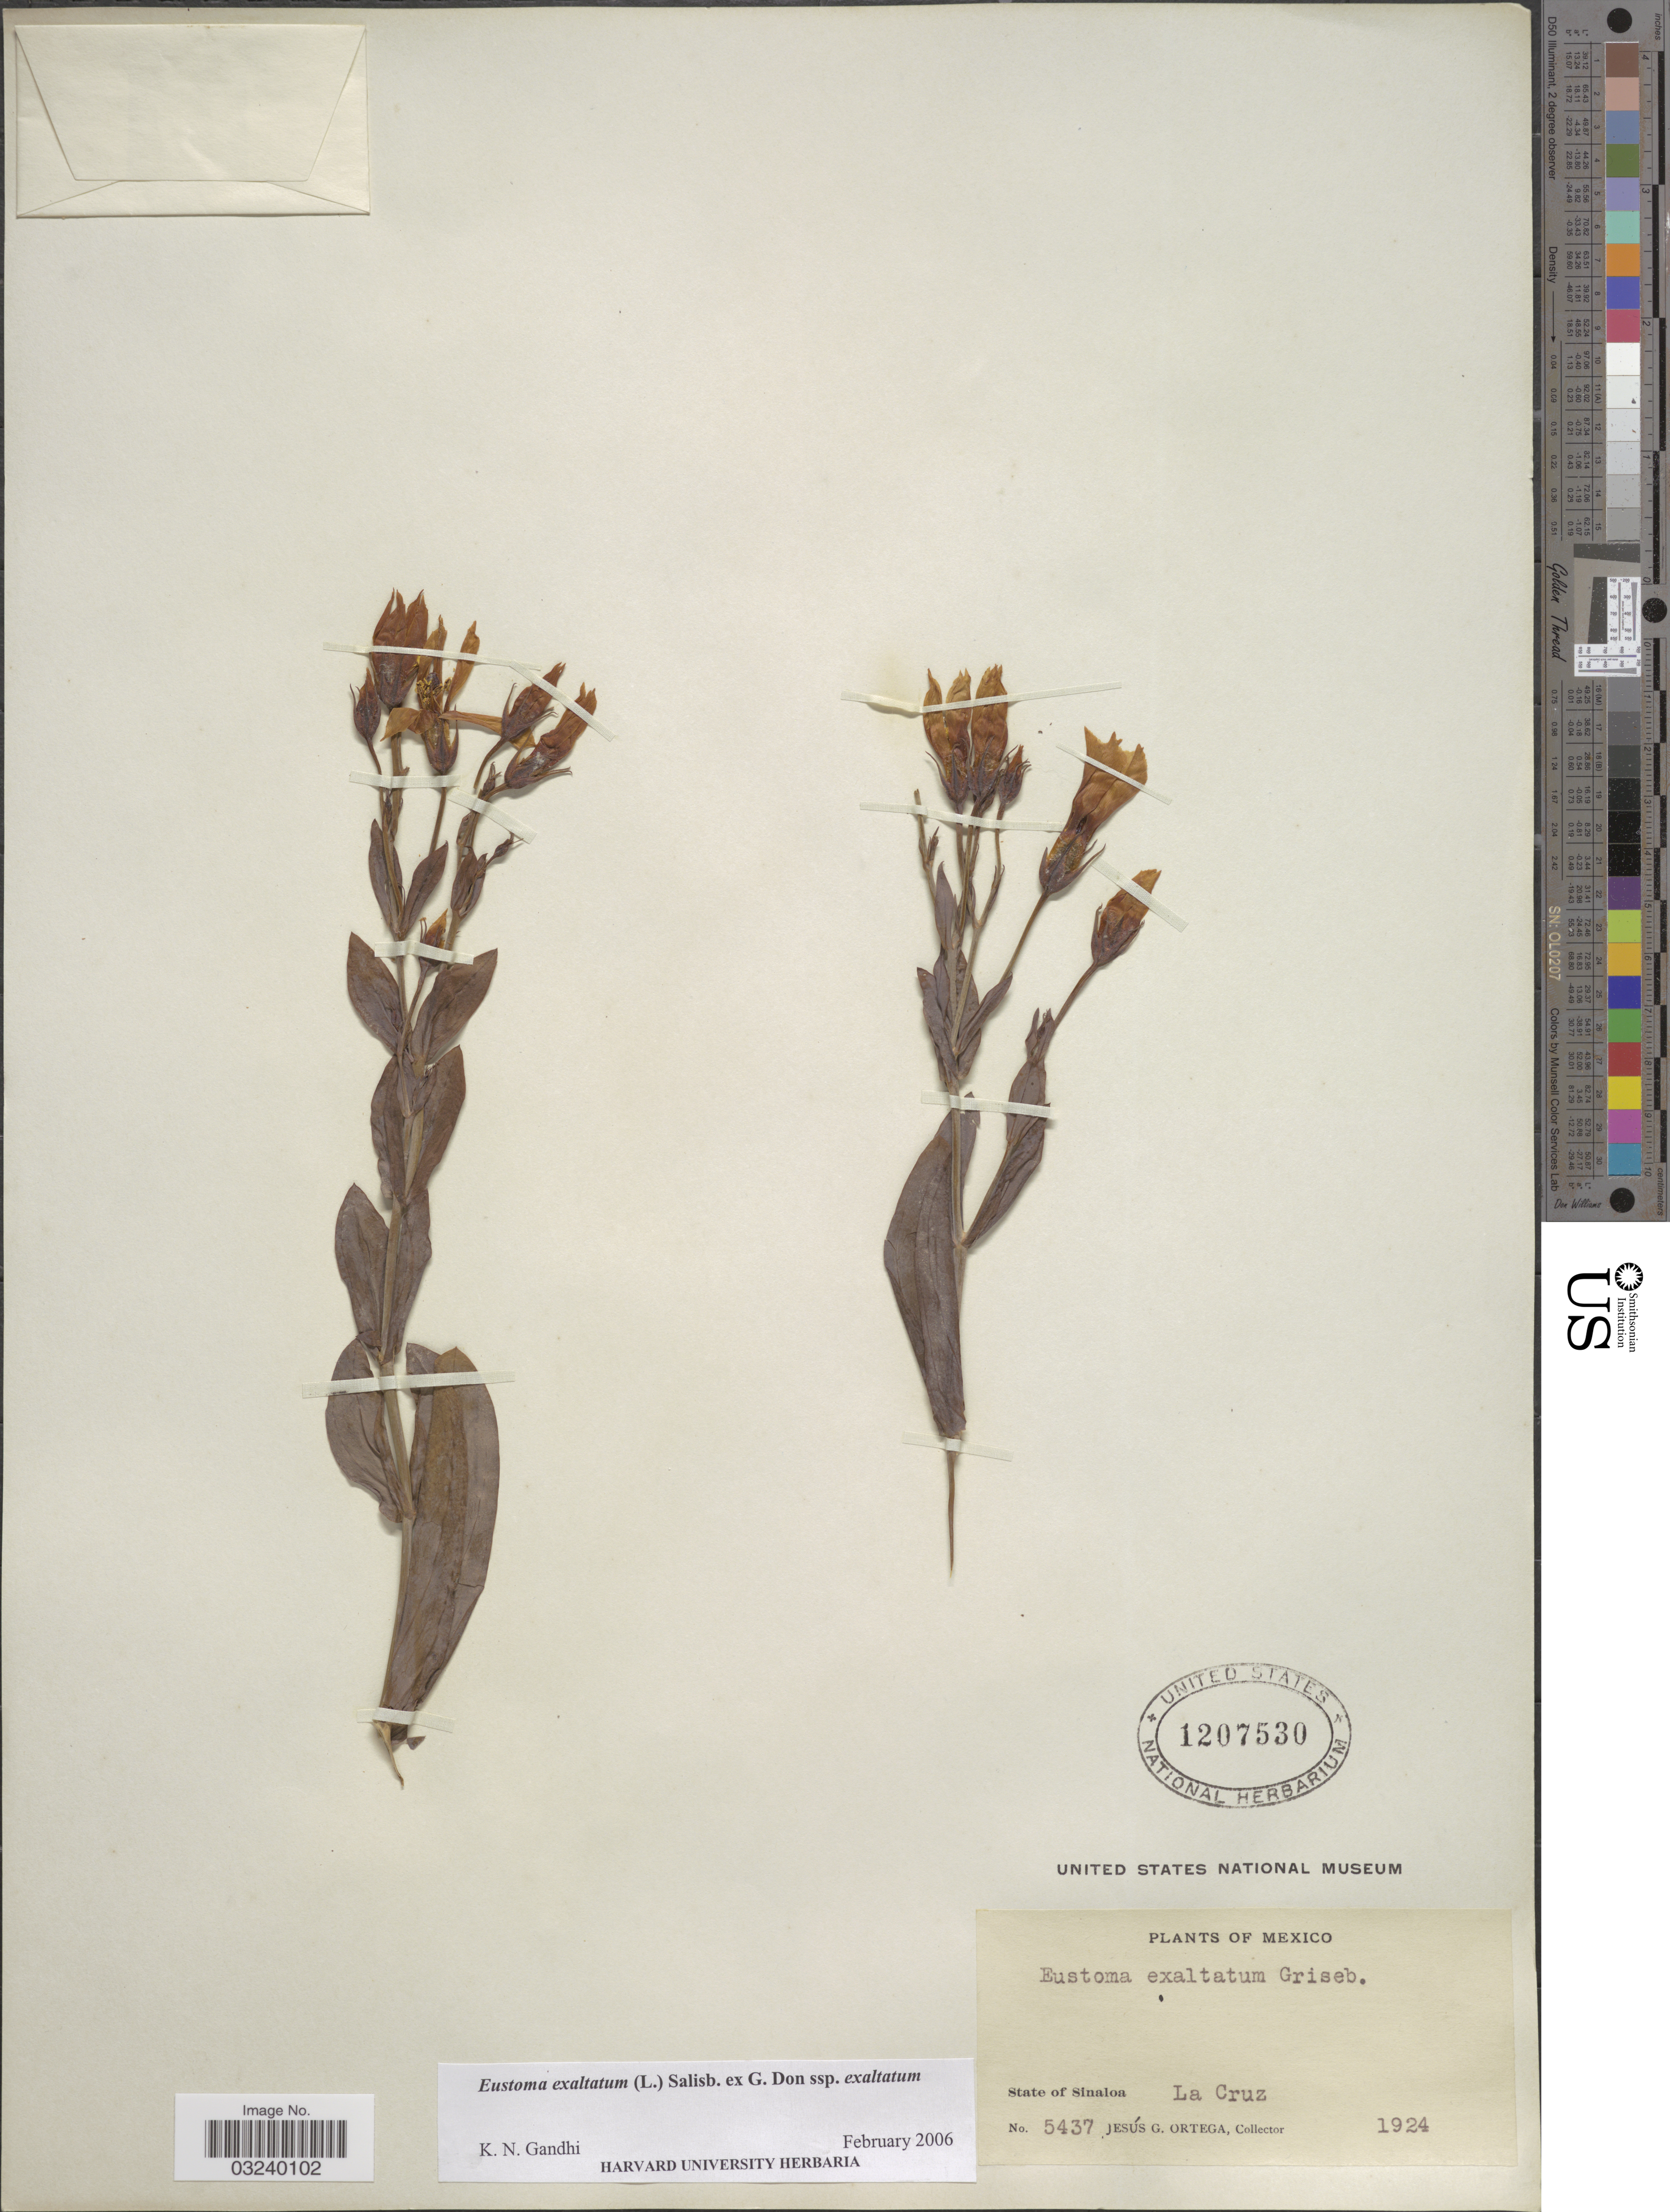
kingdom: Plantae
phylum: Tracheophyta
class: Magnoliopsida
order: Gentianales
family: Gentianaceae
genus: Eustoma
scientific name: Eustoma exaltatum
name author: (L.) Salisb. ex Don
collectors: J. Ortega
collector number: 5437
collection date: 1924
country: Mexico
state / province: Sinaloa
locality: La Cruz.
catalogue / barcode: US 1207530